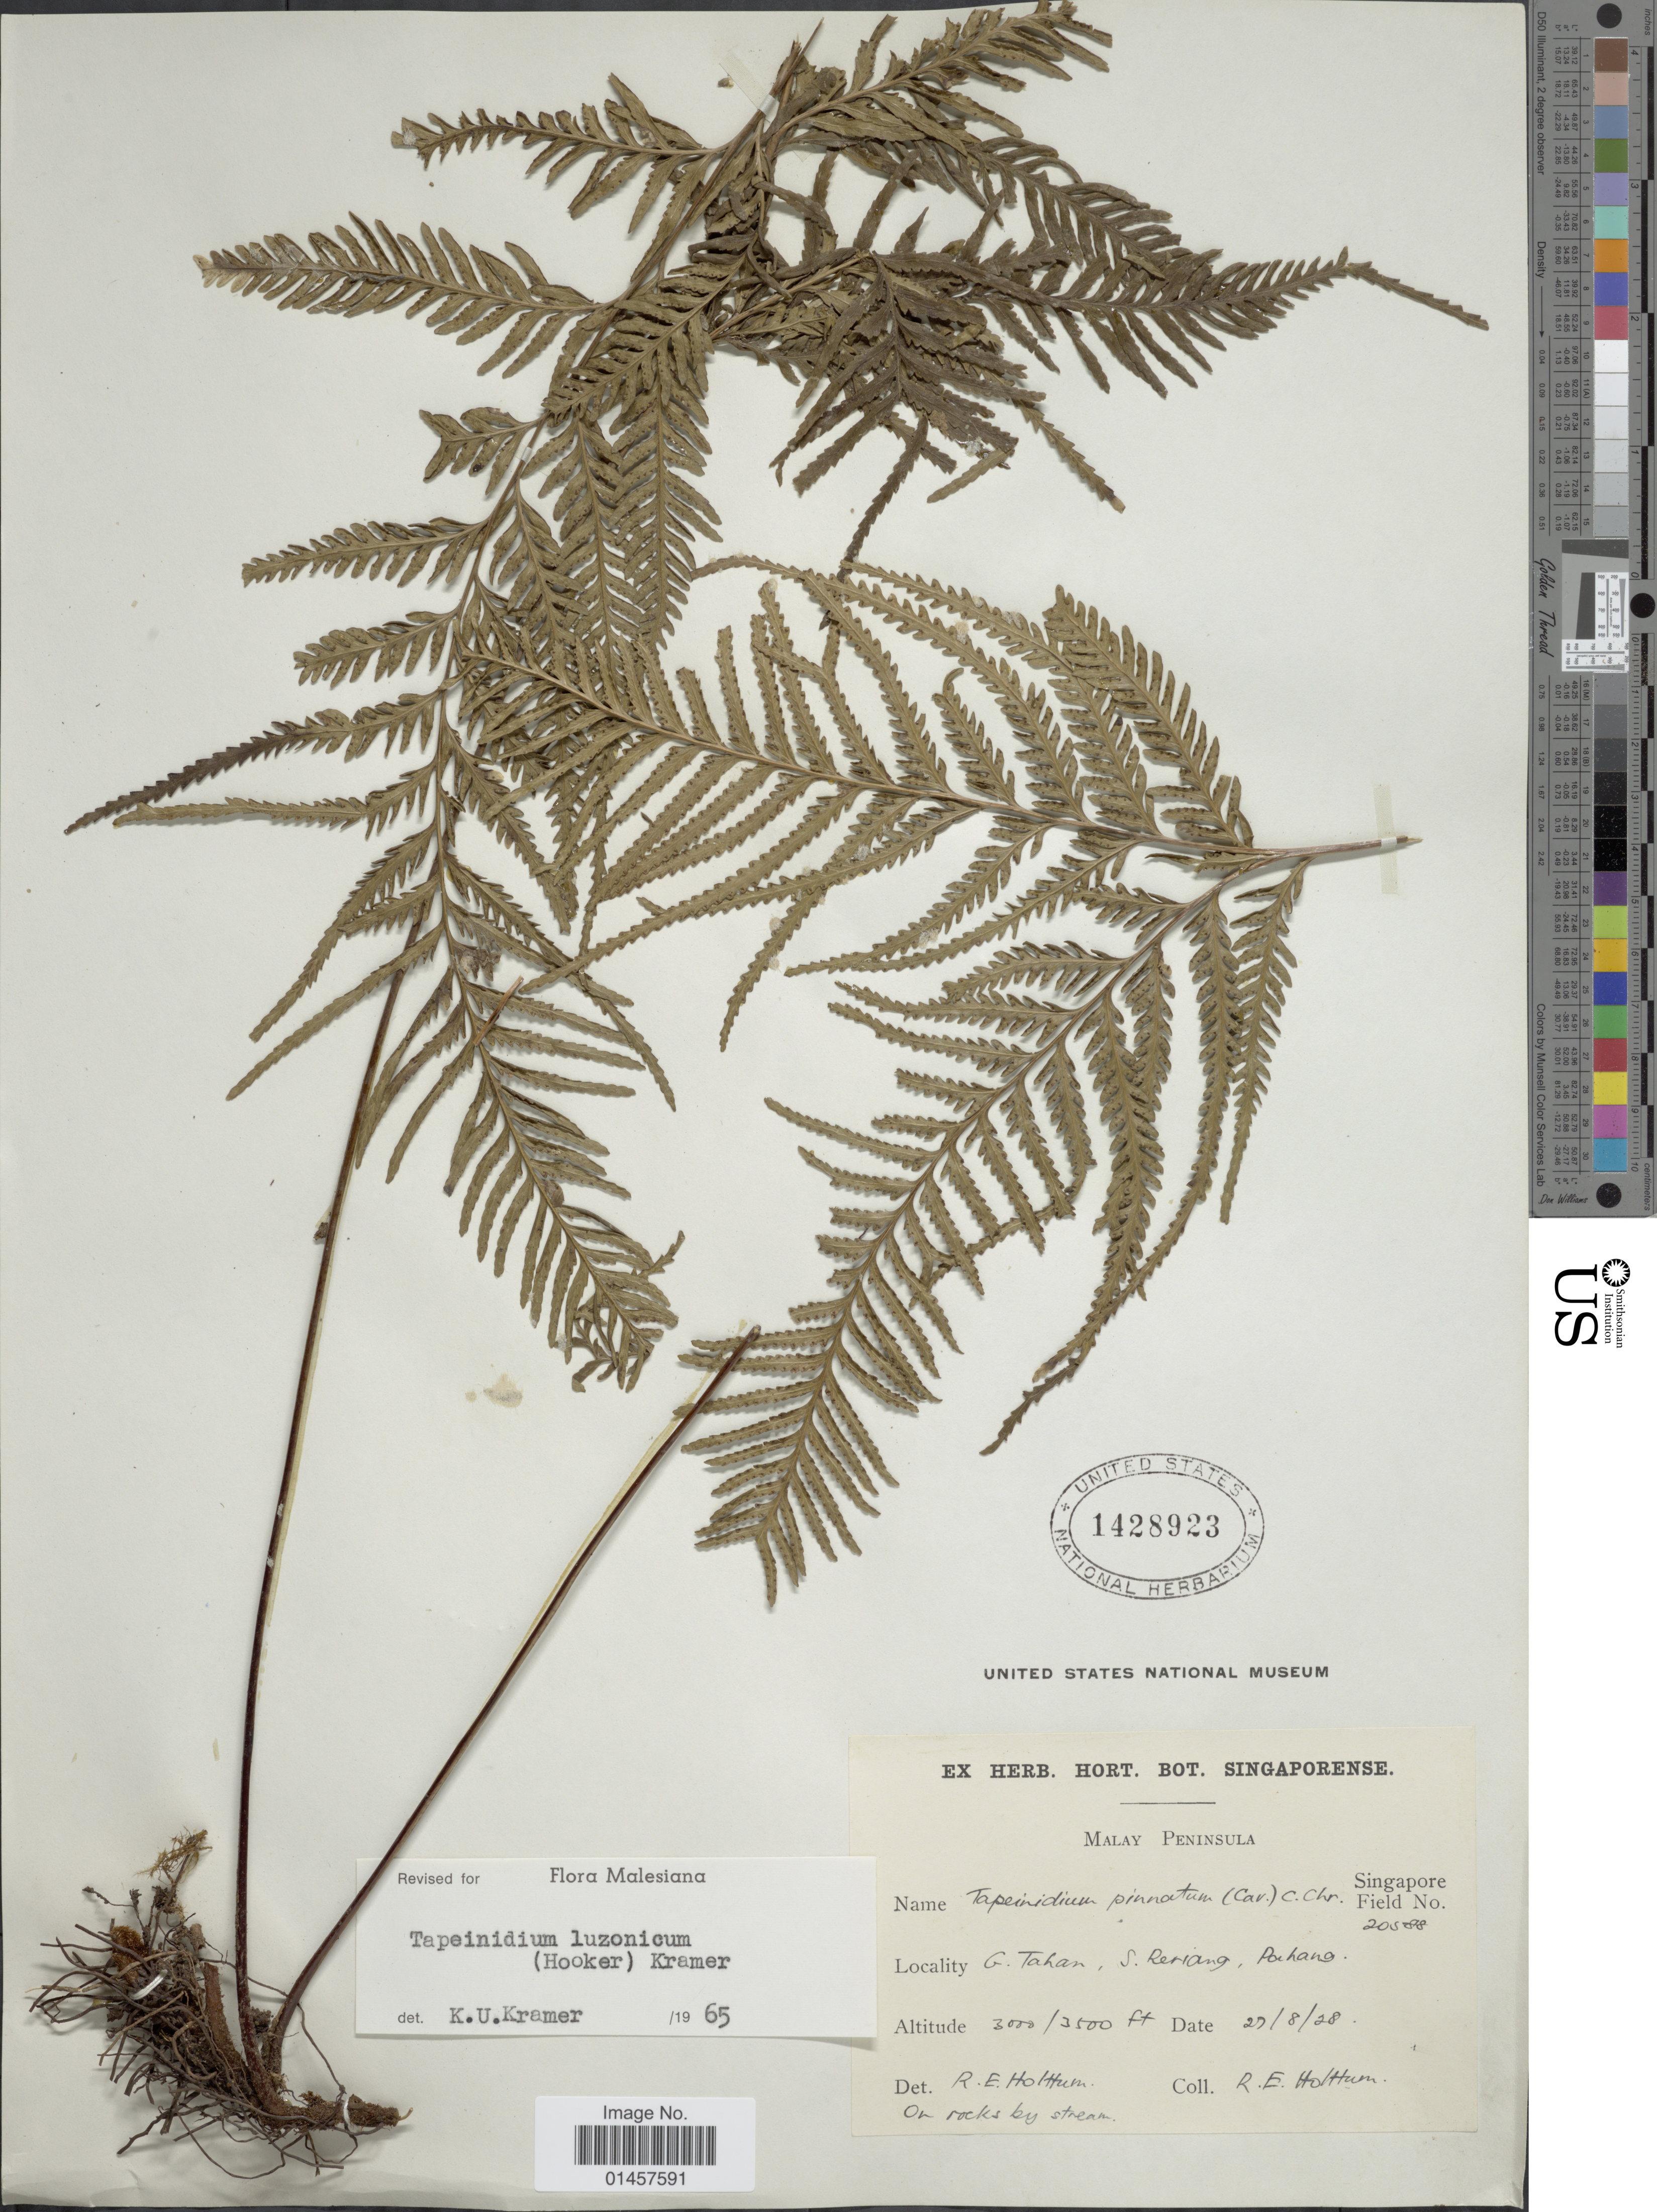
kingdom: Plantae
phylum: Tracheophyta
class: Polypodiopsida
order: Polypodiales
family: Lindsaeaceae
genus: Tapeinidium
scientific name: Tapeinidium luzonicum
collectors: R. E. Holttum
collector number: Singapore field 20588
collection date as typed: Transcribed d/m/y: 27/8/28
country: Malaysia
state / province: Pahang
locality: G.Tahan, S. Reriang, Pahang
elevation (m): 914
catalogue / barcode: US 1428923